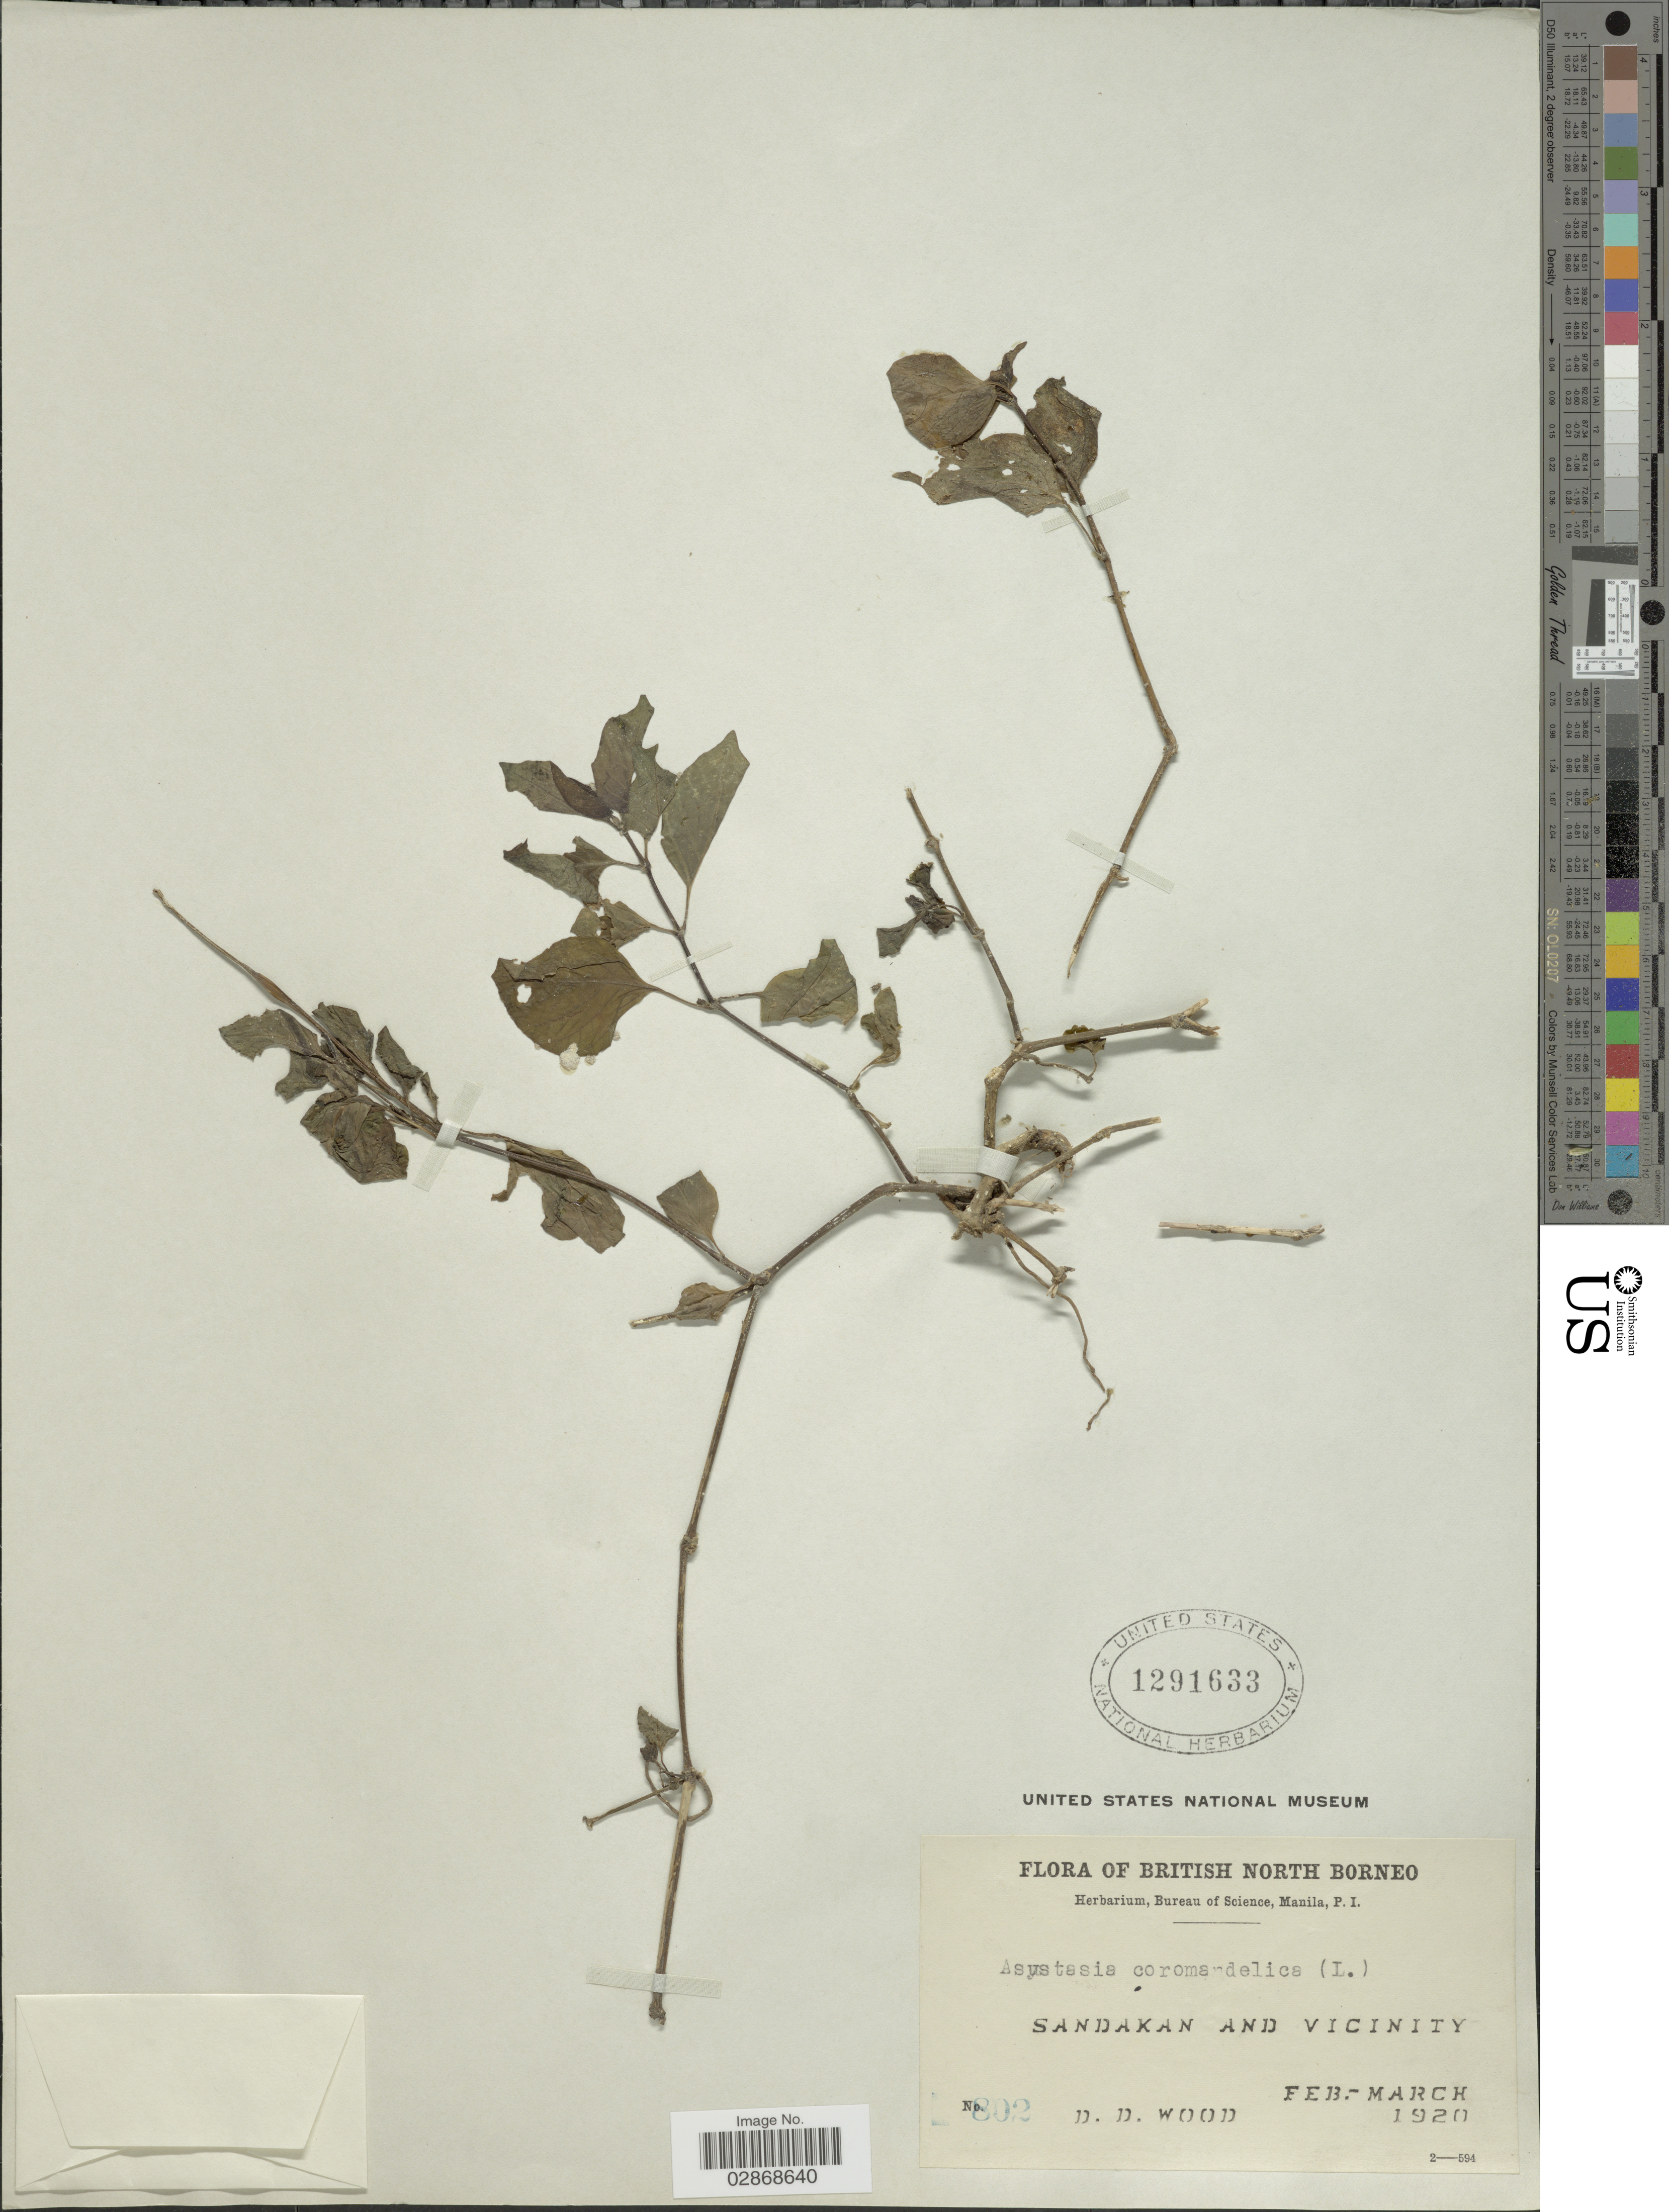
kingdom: Plantae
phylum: Tracheophyta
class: Magnoliopsida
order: Lamiales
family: Acanthaceae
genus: Asystasia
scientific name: Asystasia gangetica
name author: (L.) T. Anderson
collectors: D. Wood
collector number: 802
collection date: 1920-02/1920-03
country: Malaysia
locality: British North Borneo. Sandakan and vicinity.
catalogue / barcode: US 1291633